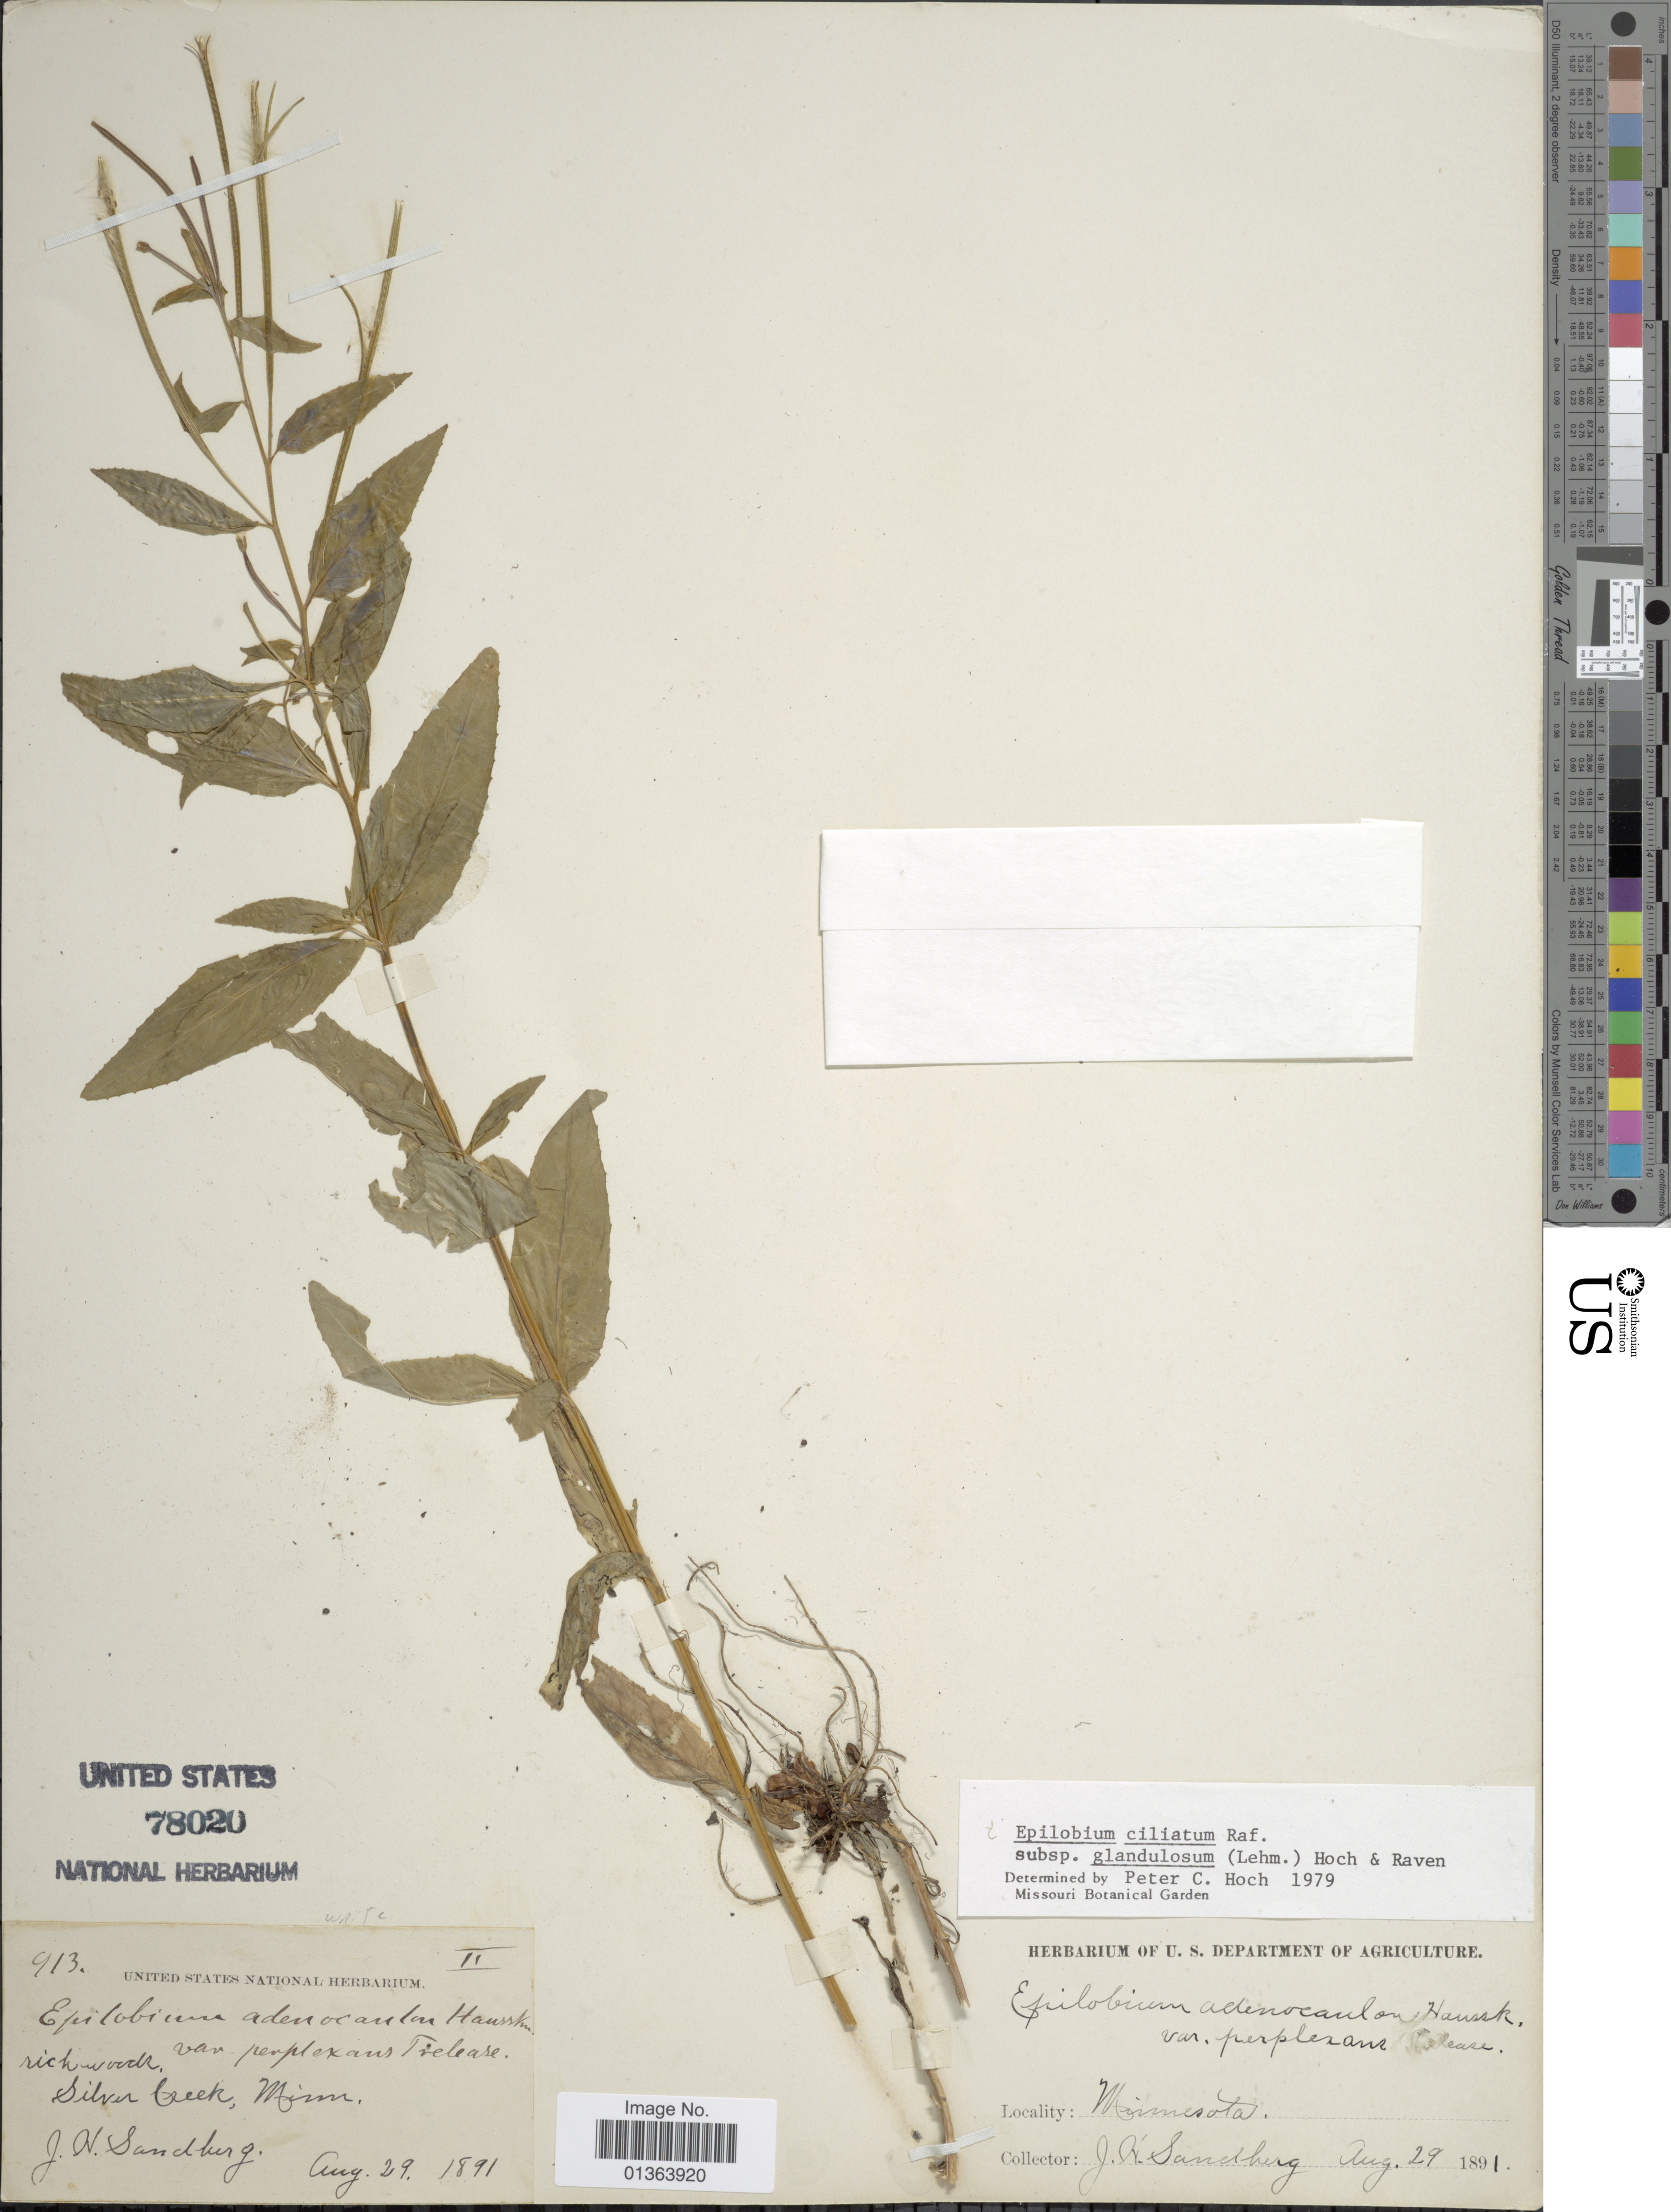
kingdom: Plantae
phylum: Tracheophyta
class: Magnoliopsida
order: Myrtales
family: Onagraceae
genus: Epilobium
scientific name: Epilobium ciliatum subsp. glandulosum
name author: (Lehm.) Hoch & P.H. Raven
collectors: J. H. Sandberg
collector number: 913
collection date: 1891-08-29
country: United States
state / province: Minnesota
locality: Silver Creek.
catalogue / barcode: US 78020